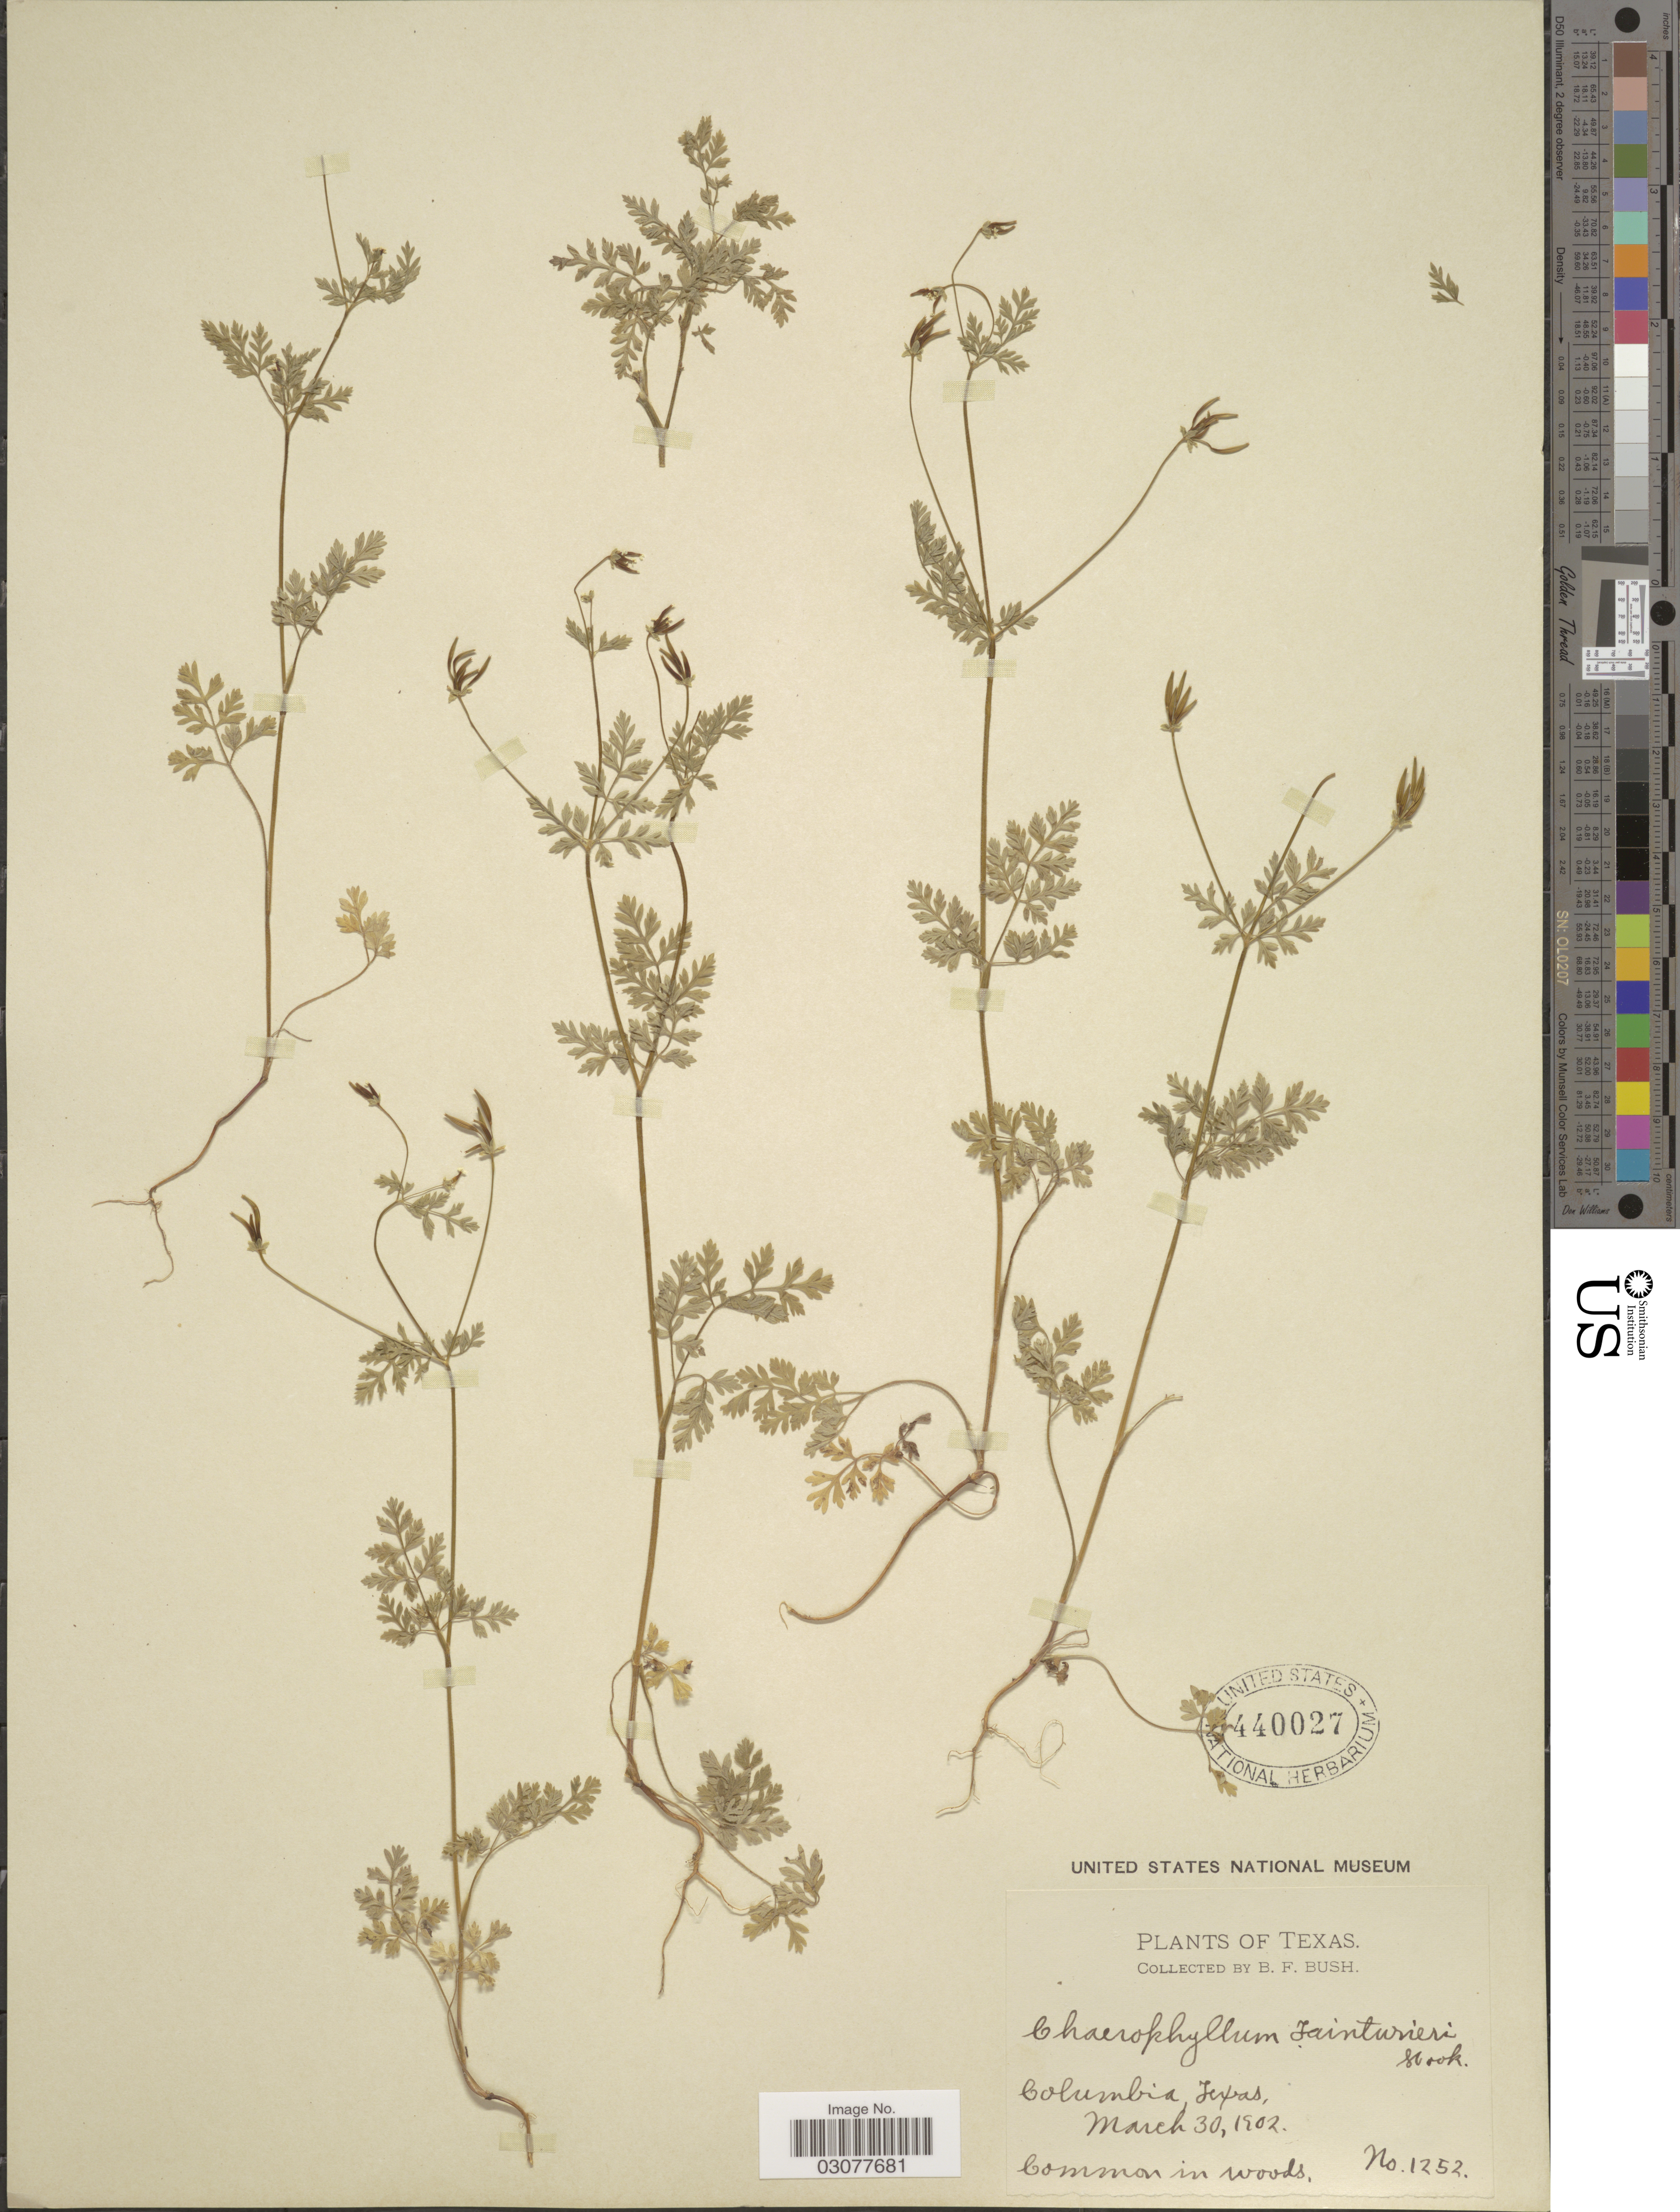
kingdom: Plantae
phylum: Tracheophyta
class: Magnoliopsida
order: Apiales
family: Apiaceae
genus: Chaerophyllum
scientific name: Chaerophyllum tainturieri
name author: Hook.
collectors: B. F. Bush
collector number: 1252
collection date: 1902-03-30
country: United States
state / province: Texas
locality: Columbia.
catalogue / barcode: US 440027